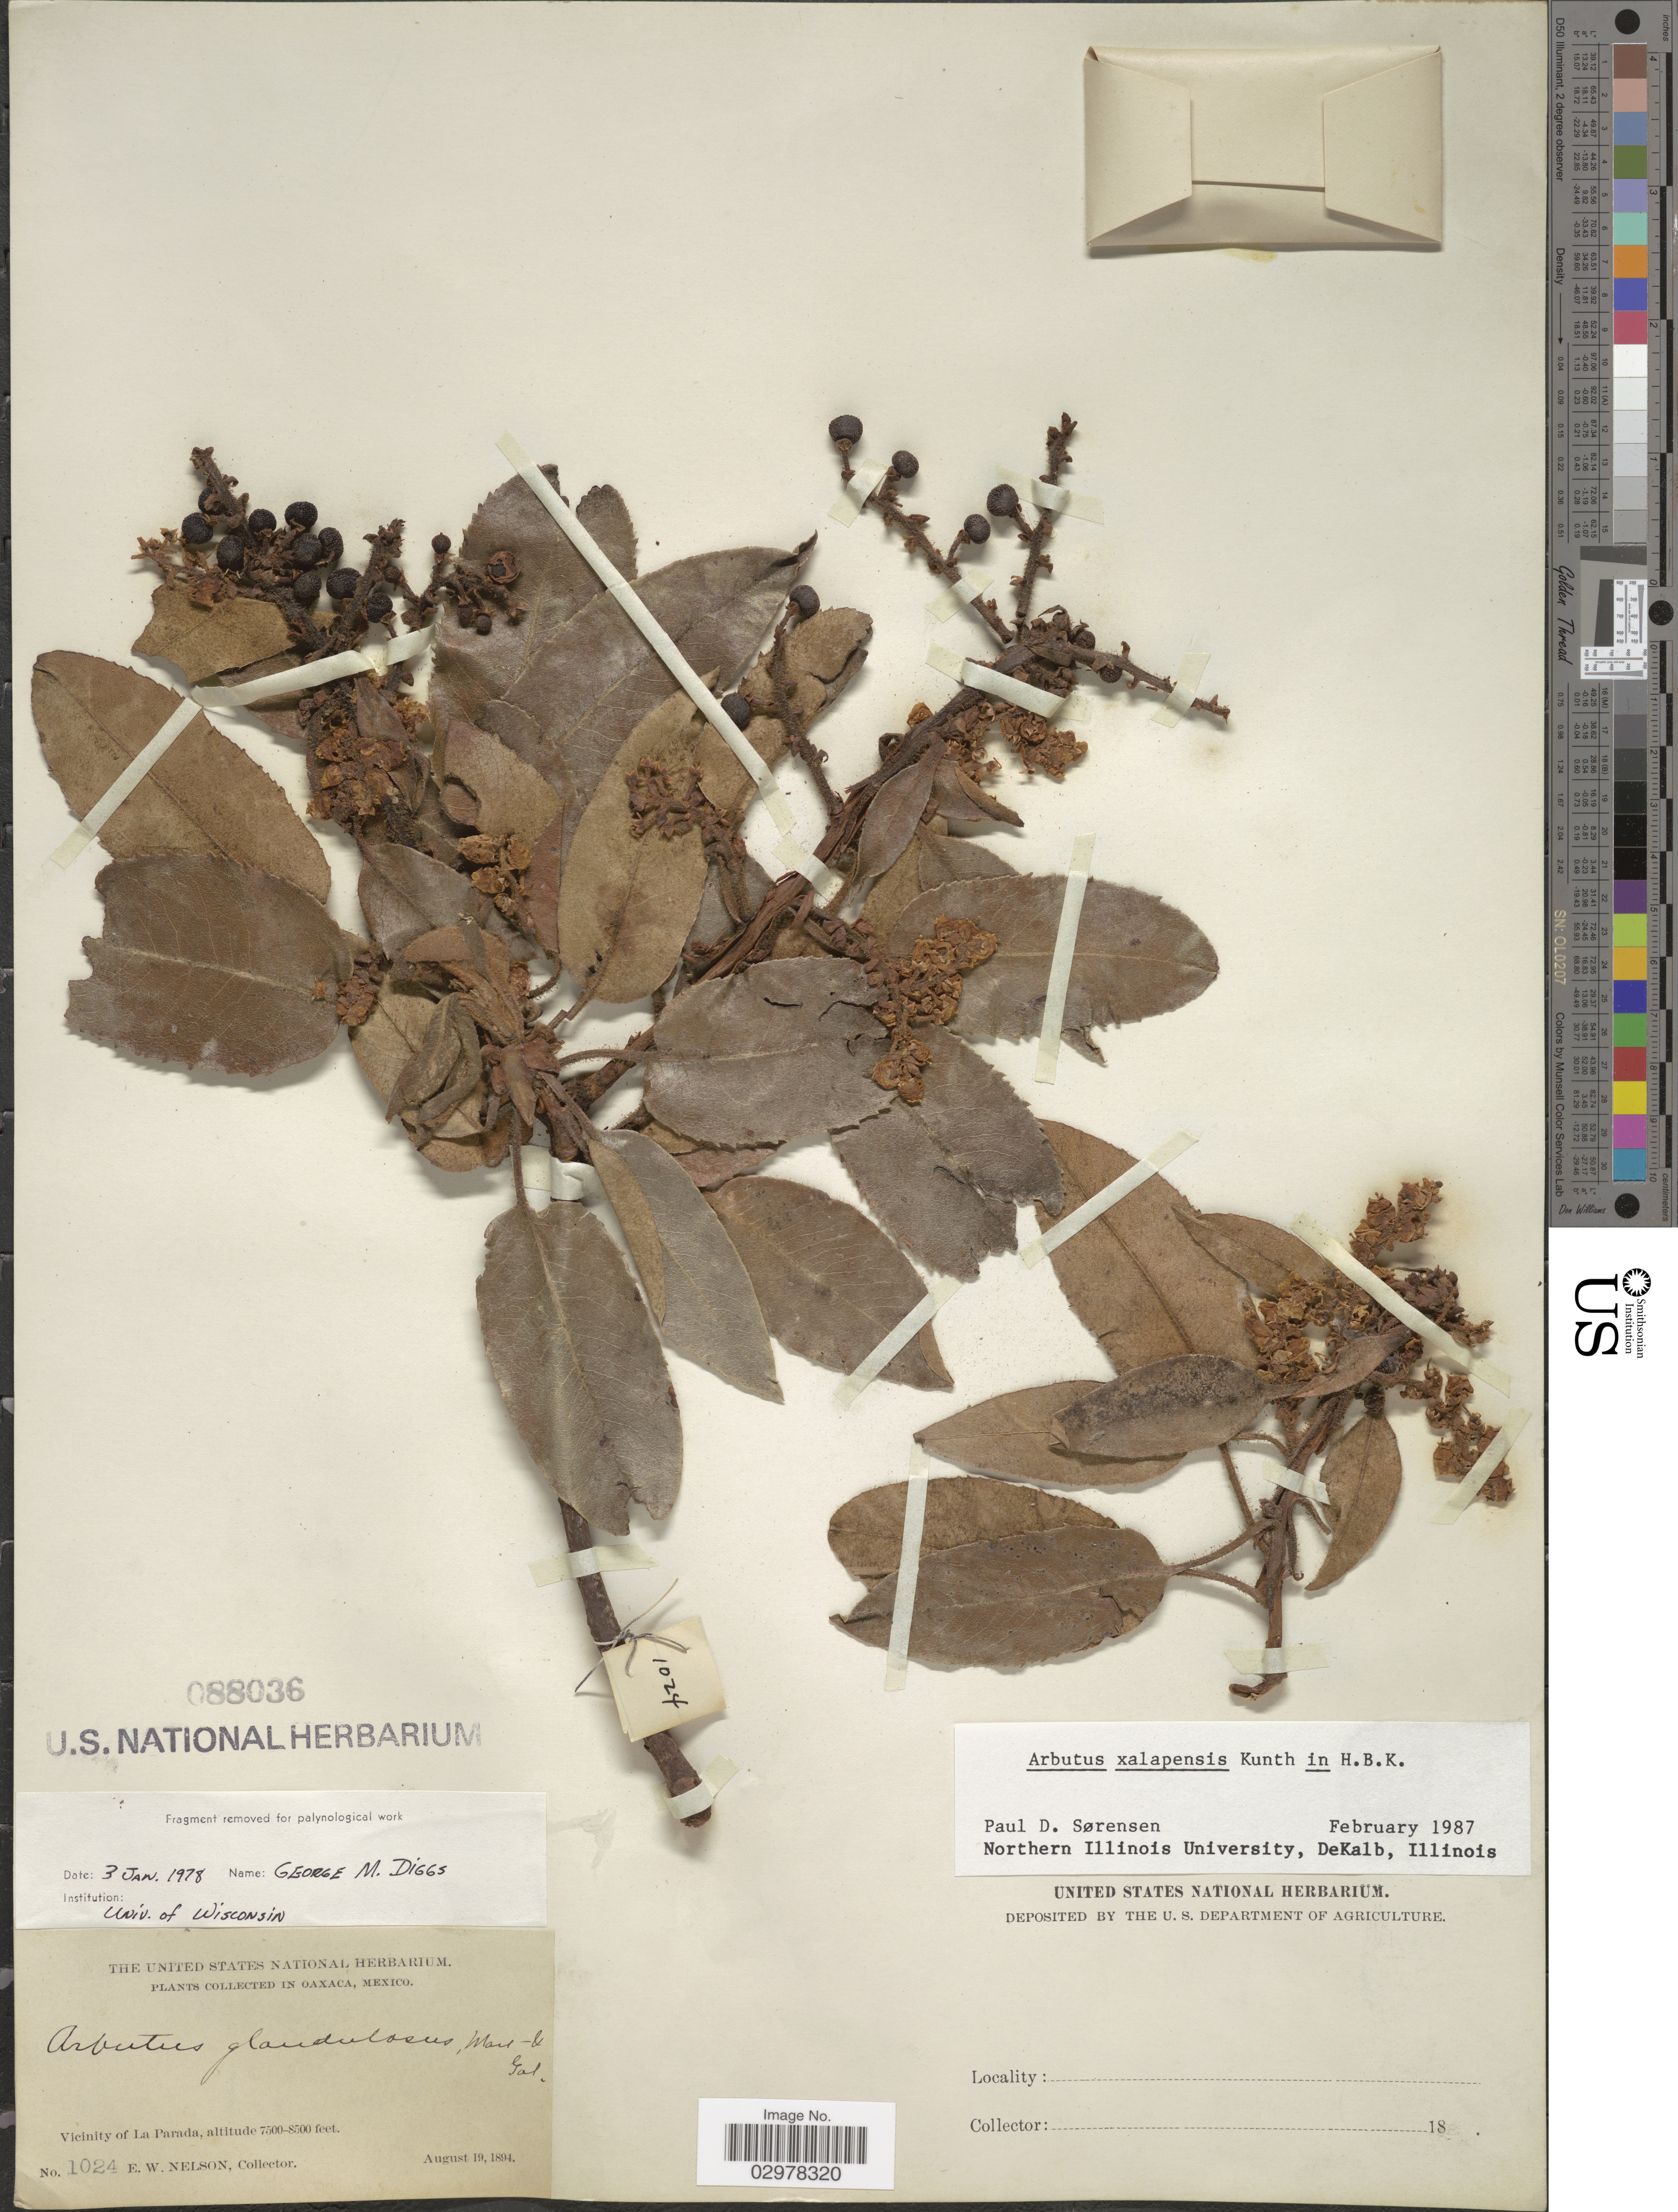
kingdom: Plantae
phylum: Tracheophyta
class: Magnoliopsida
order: Ericales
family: Ericaceae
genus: Arbutus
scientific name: Arbutus xalapensis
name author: Kunth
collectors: E. W. Nelson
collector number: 1024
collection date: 1894-08-19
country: Mexico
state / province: Oaxaca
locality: Vicinity of La Parada.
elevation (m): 2286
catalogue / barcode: US 88036